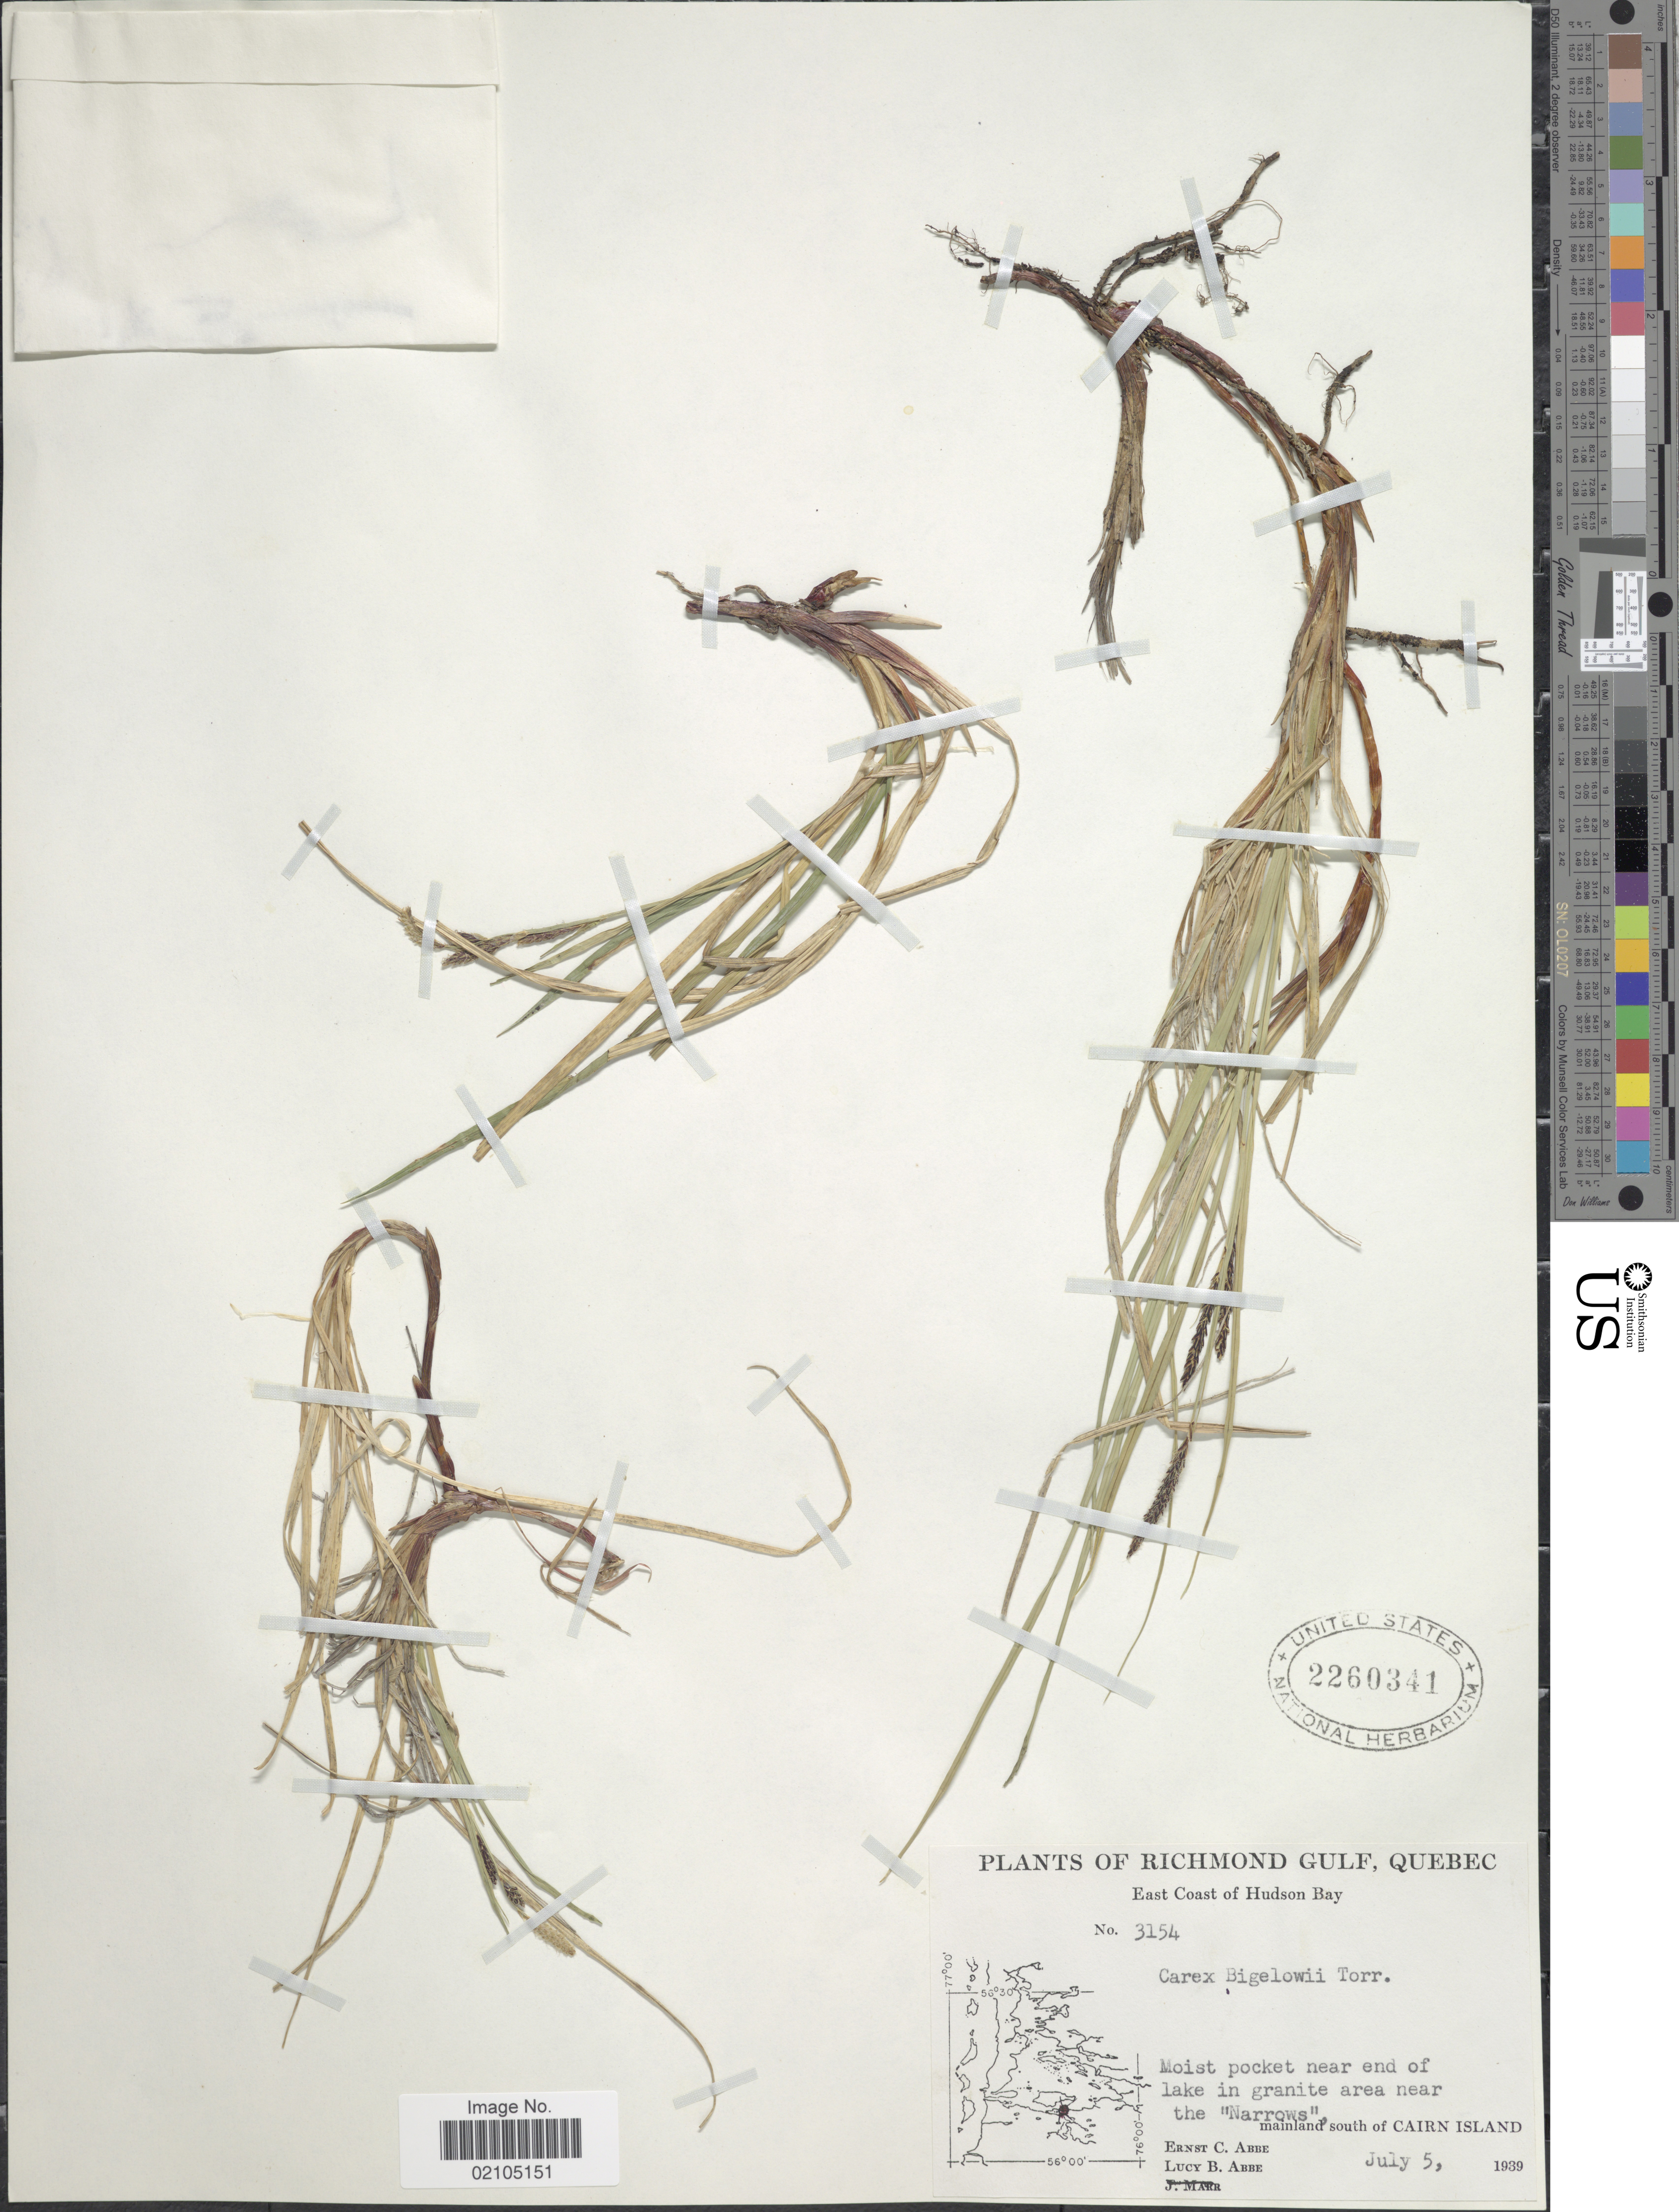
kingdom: Plantae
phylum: Tracheophyta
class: Liliopsida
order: Poales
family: Cyperaceae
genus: Carex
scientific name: Carex bigelowii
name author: Torr. ex Schwein.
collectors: E. C. Abbe & L. B. Abbe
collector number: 3154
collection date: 1939-07-05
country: Canada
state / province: Quebec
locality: Richmond Gulf, Quebec. East Coast of Hudson Bay, Moist pocket near end of lake in granite area near the "Narrows", mainland south of Cairn Island.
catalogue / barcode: US 2660341